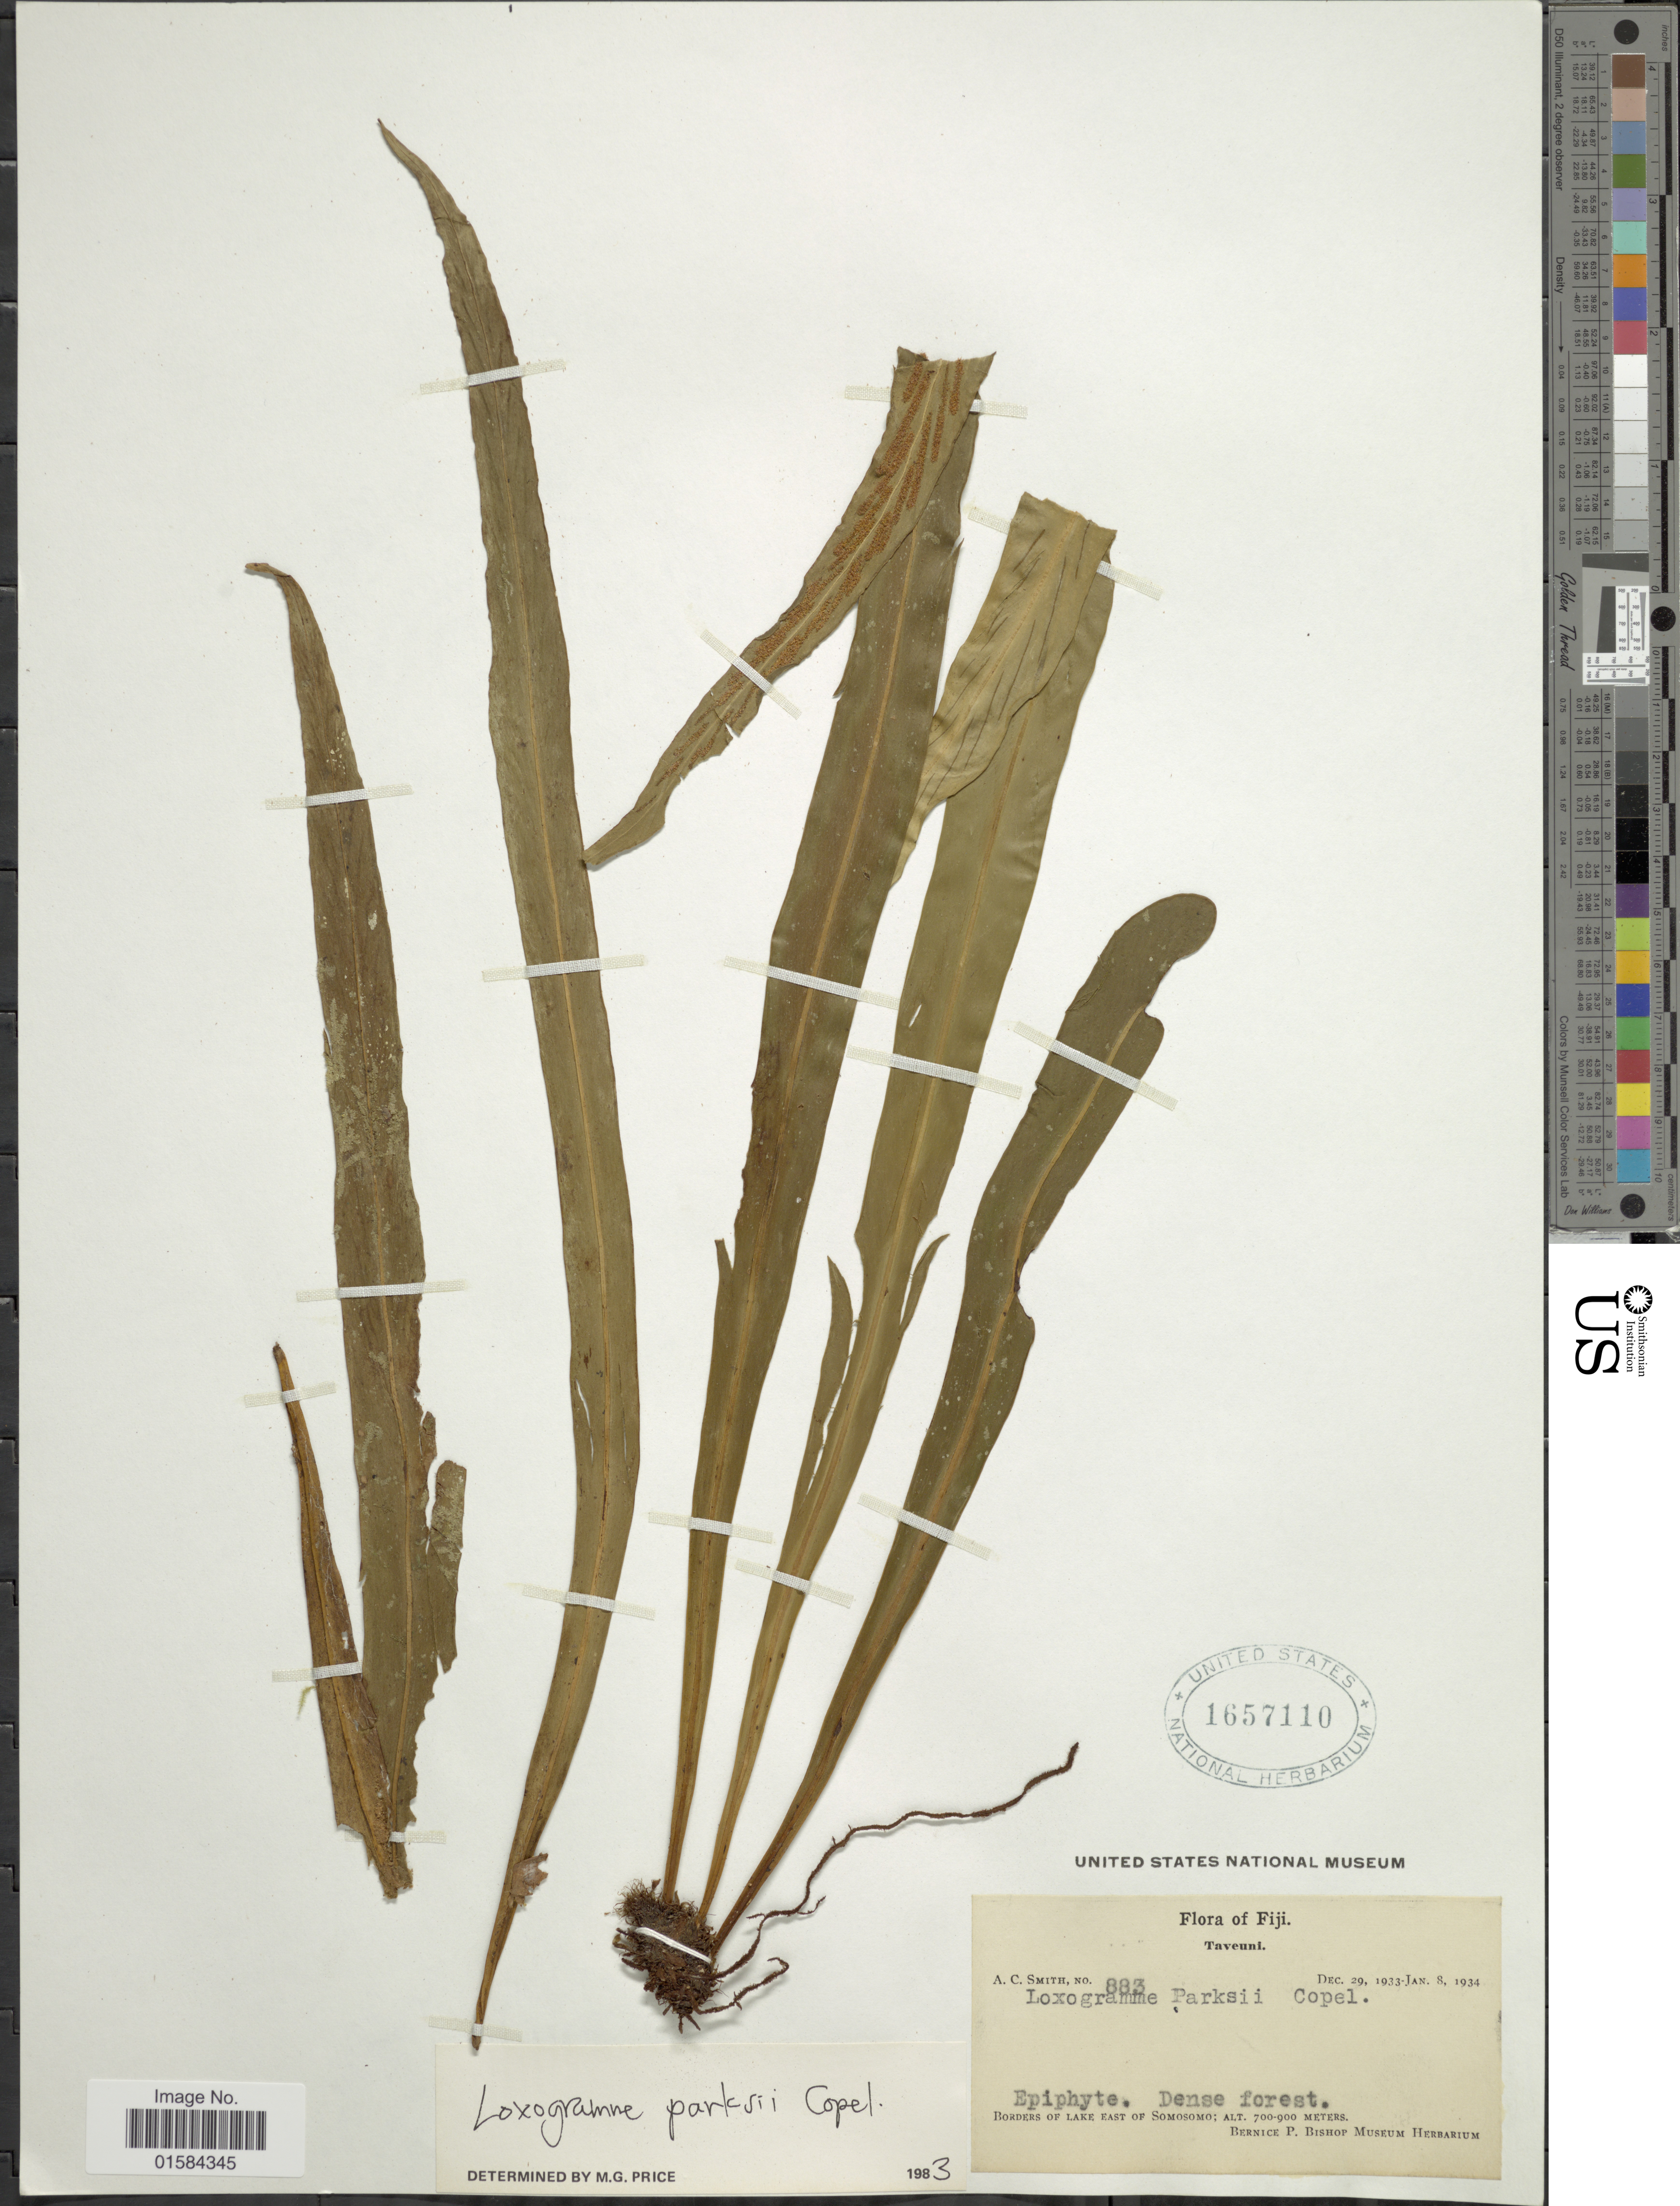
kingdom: Plantae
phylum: Tracheophyta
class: Polypodiopsida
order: Polypodiales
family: Polypodiaceae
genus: Loxogramme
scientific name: Loxogramme parksii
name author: Copel.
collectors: A. C. Smith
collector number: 883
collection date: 1933-12-29/1934-01-08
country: Fiji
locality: Taveuni, borders of Lake, east of Somosomo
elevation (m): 700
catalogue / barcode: US 1657110